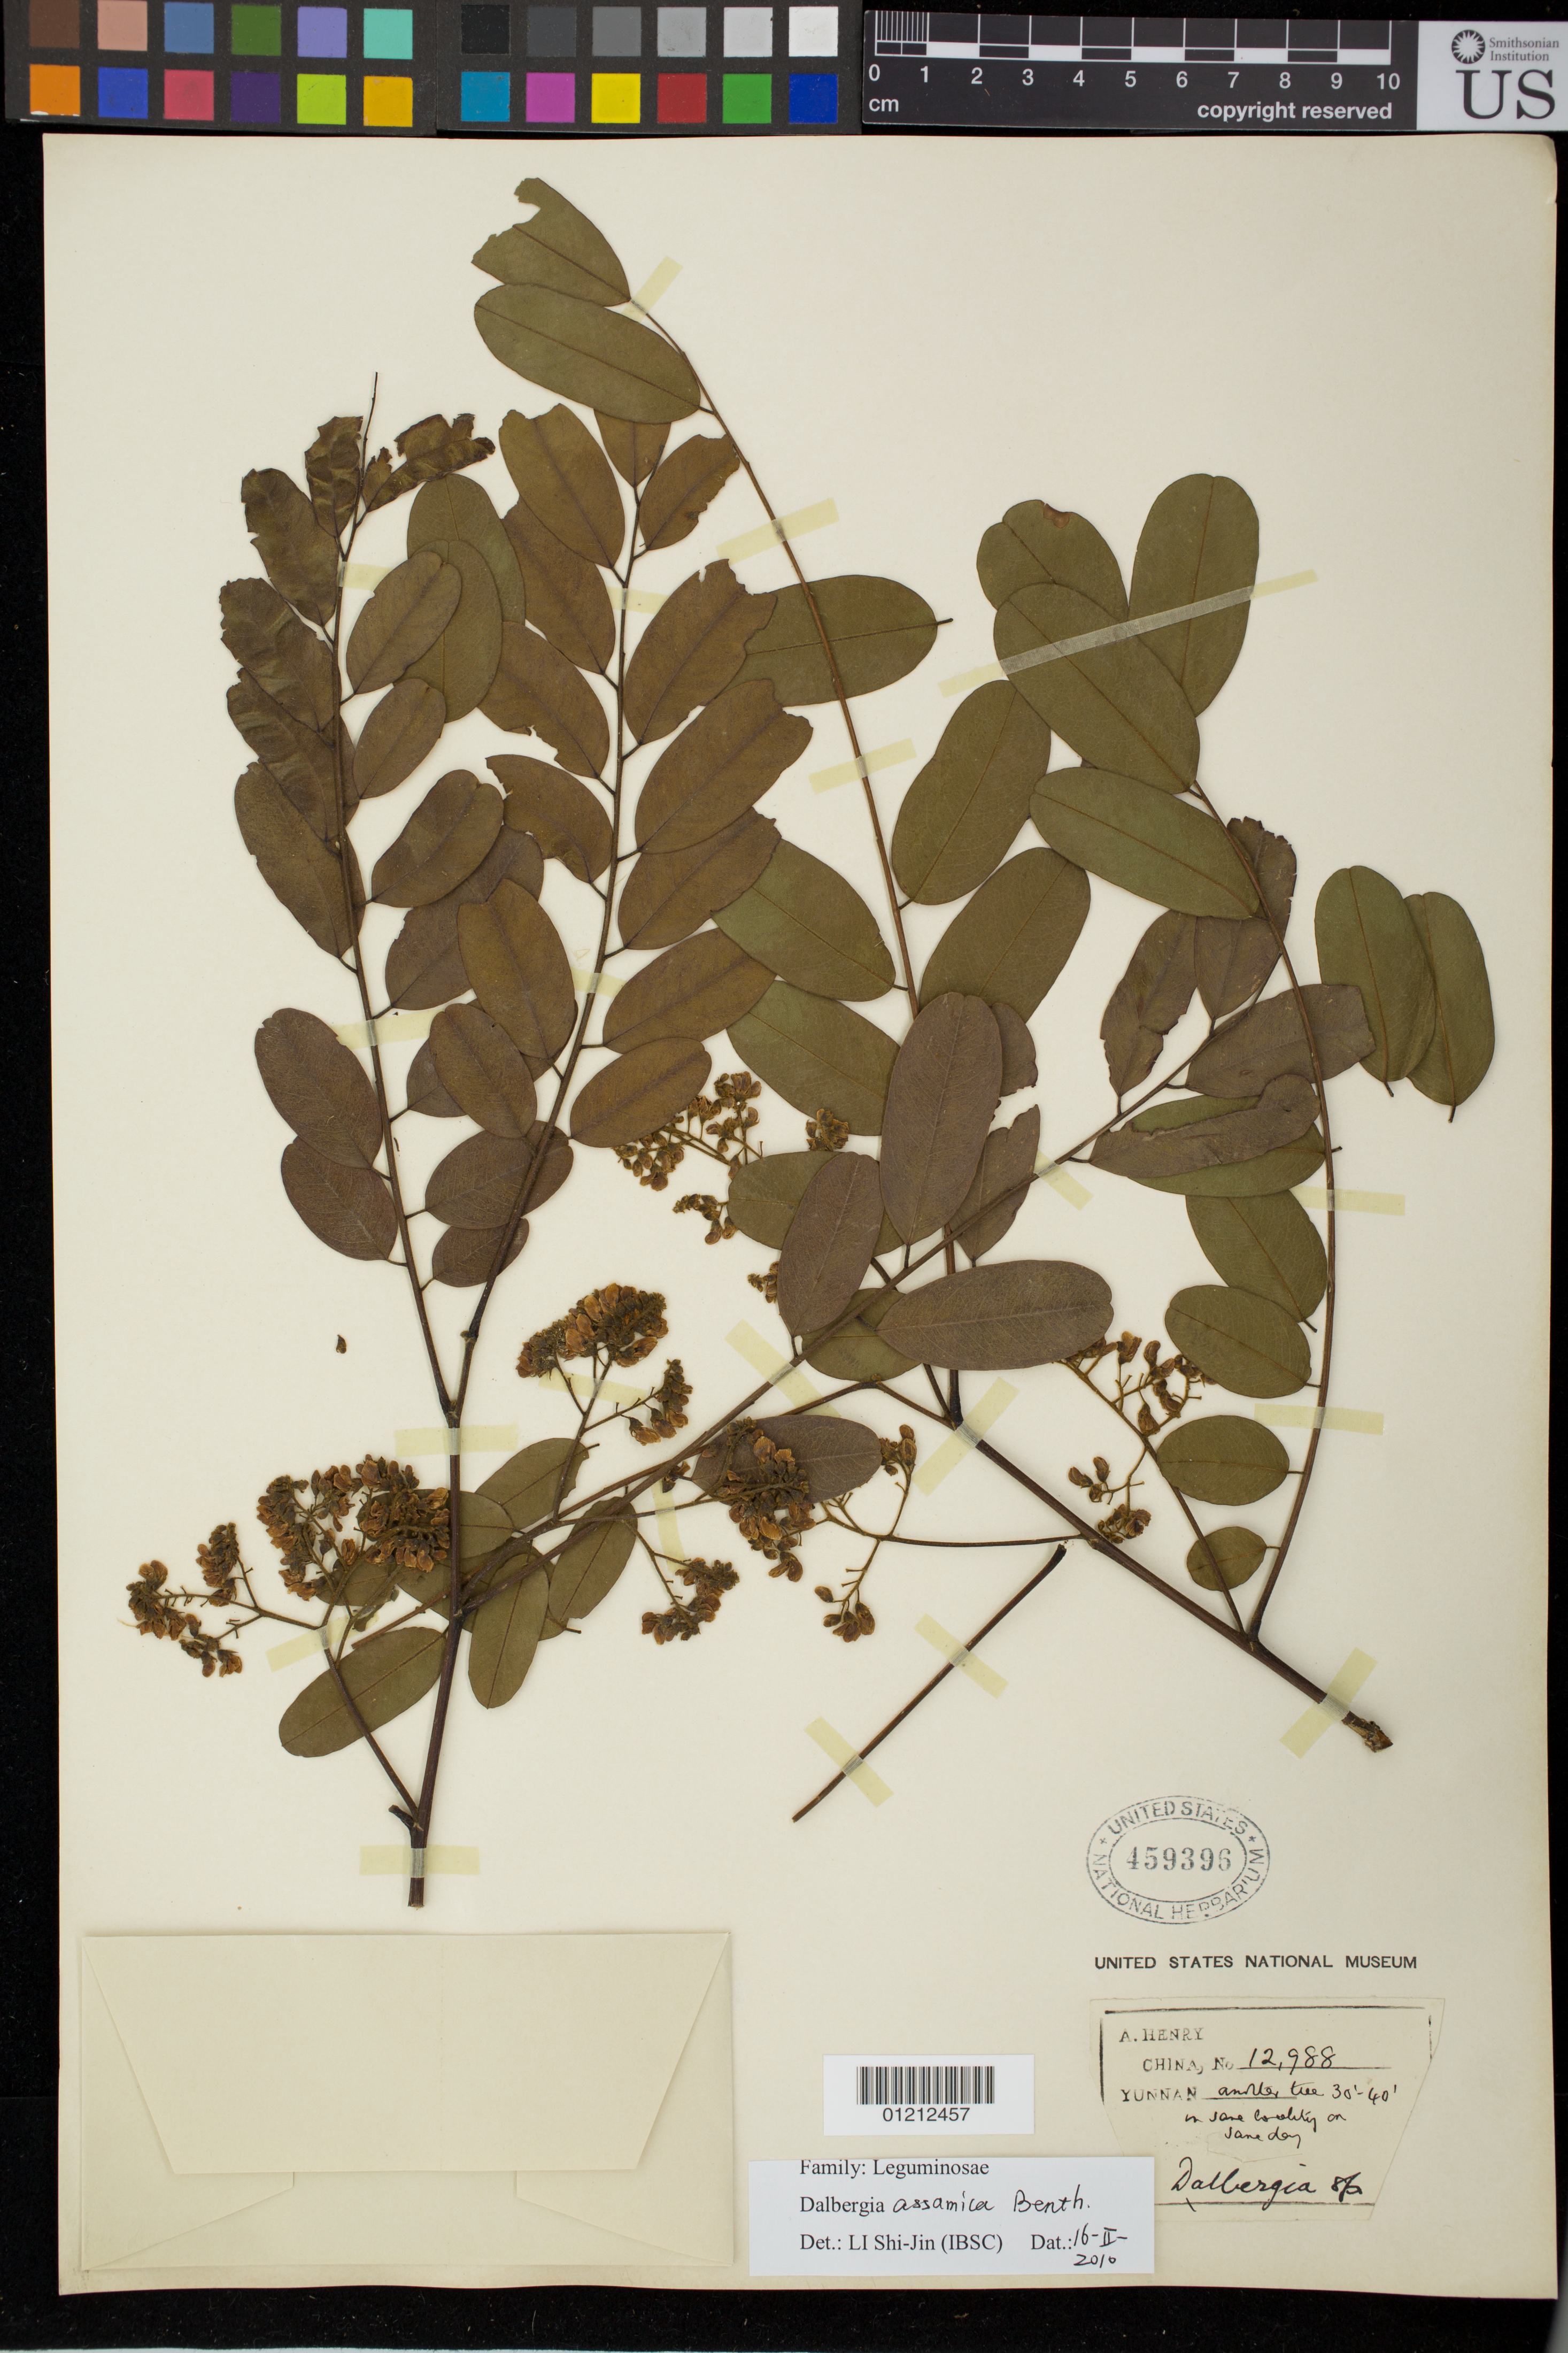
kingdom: Plantae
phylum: Tracheophyta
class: Magnoliopsida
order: Fabales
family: Fabaceae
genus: Dalbergia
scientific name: Dalbergia assamica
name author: Benth.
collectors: A. Henry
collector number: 12988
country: China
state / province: Yunnan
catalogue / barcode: US 459396